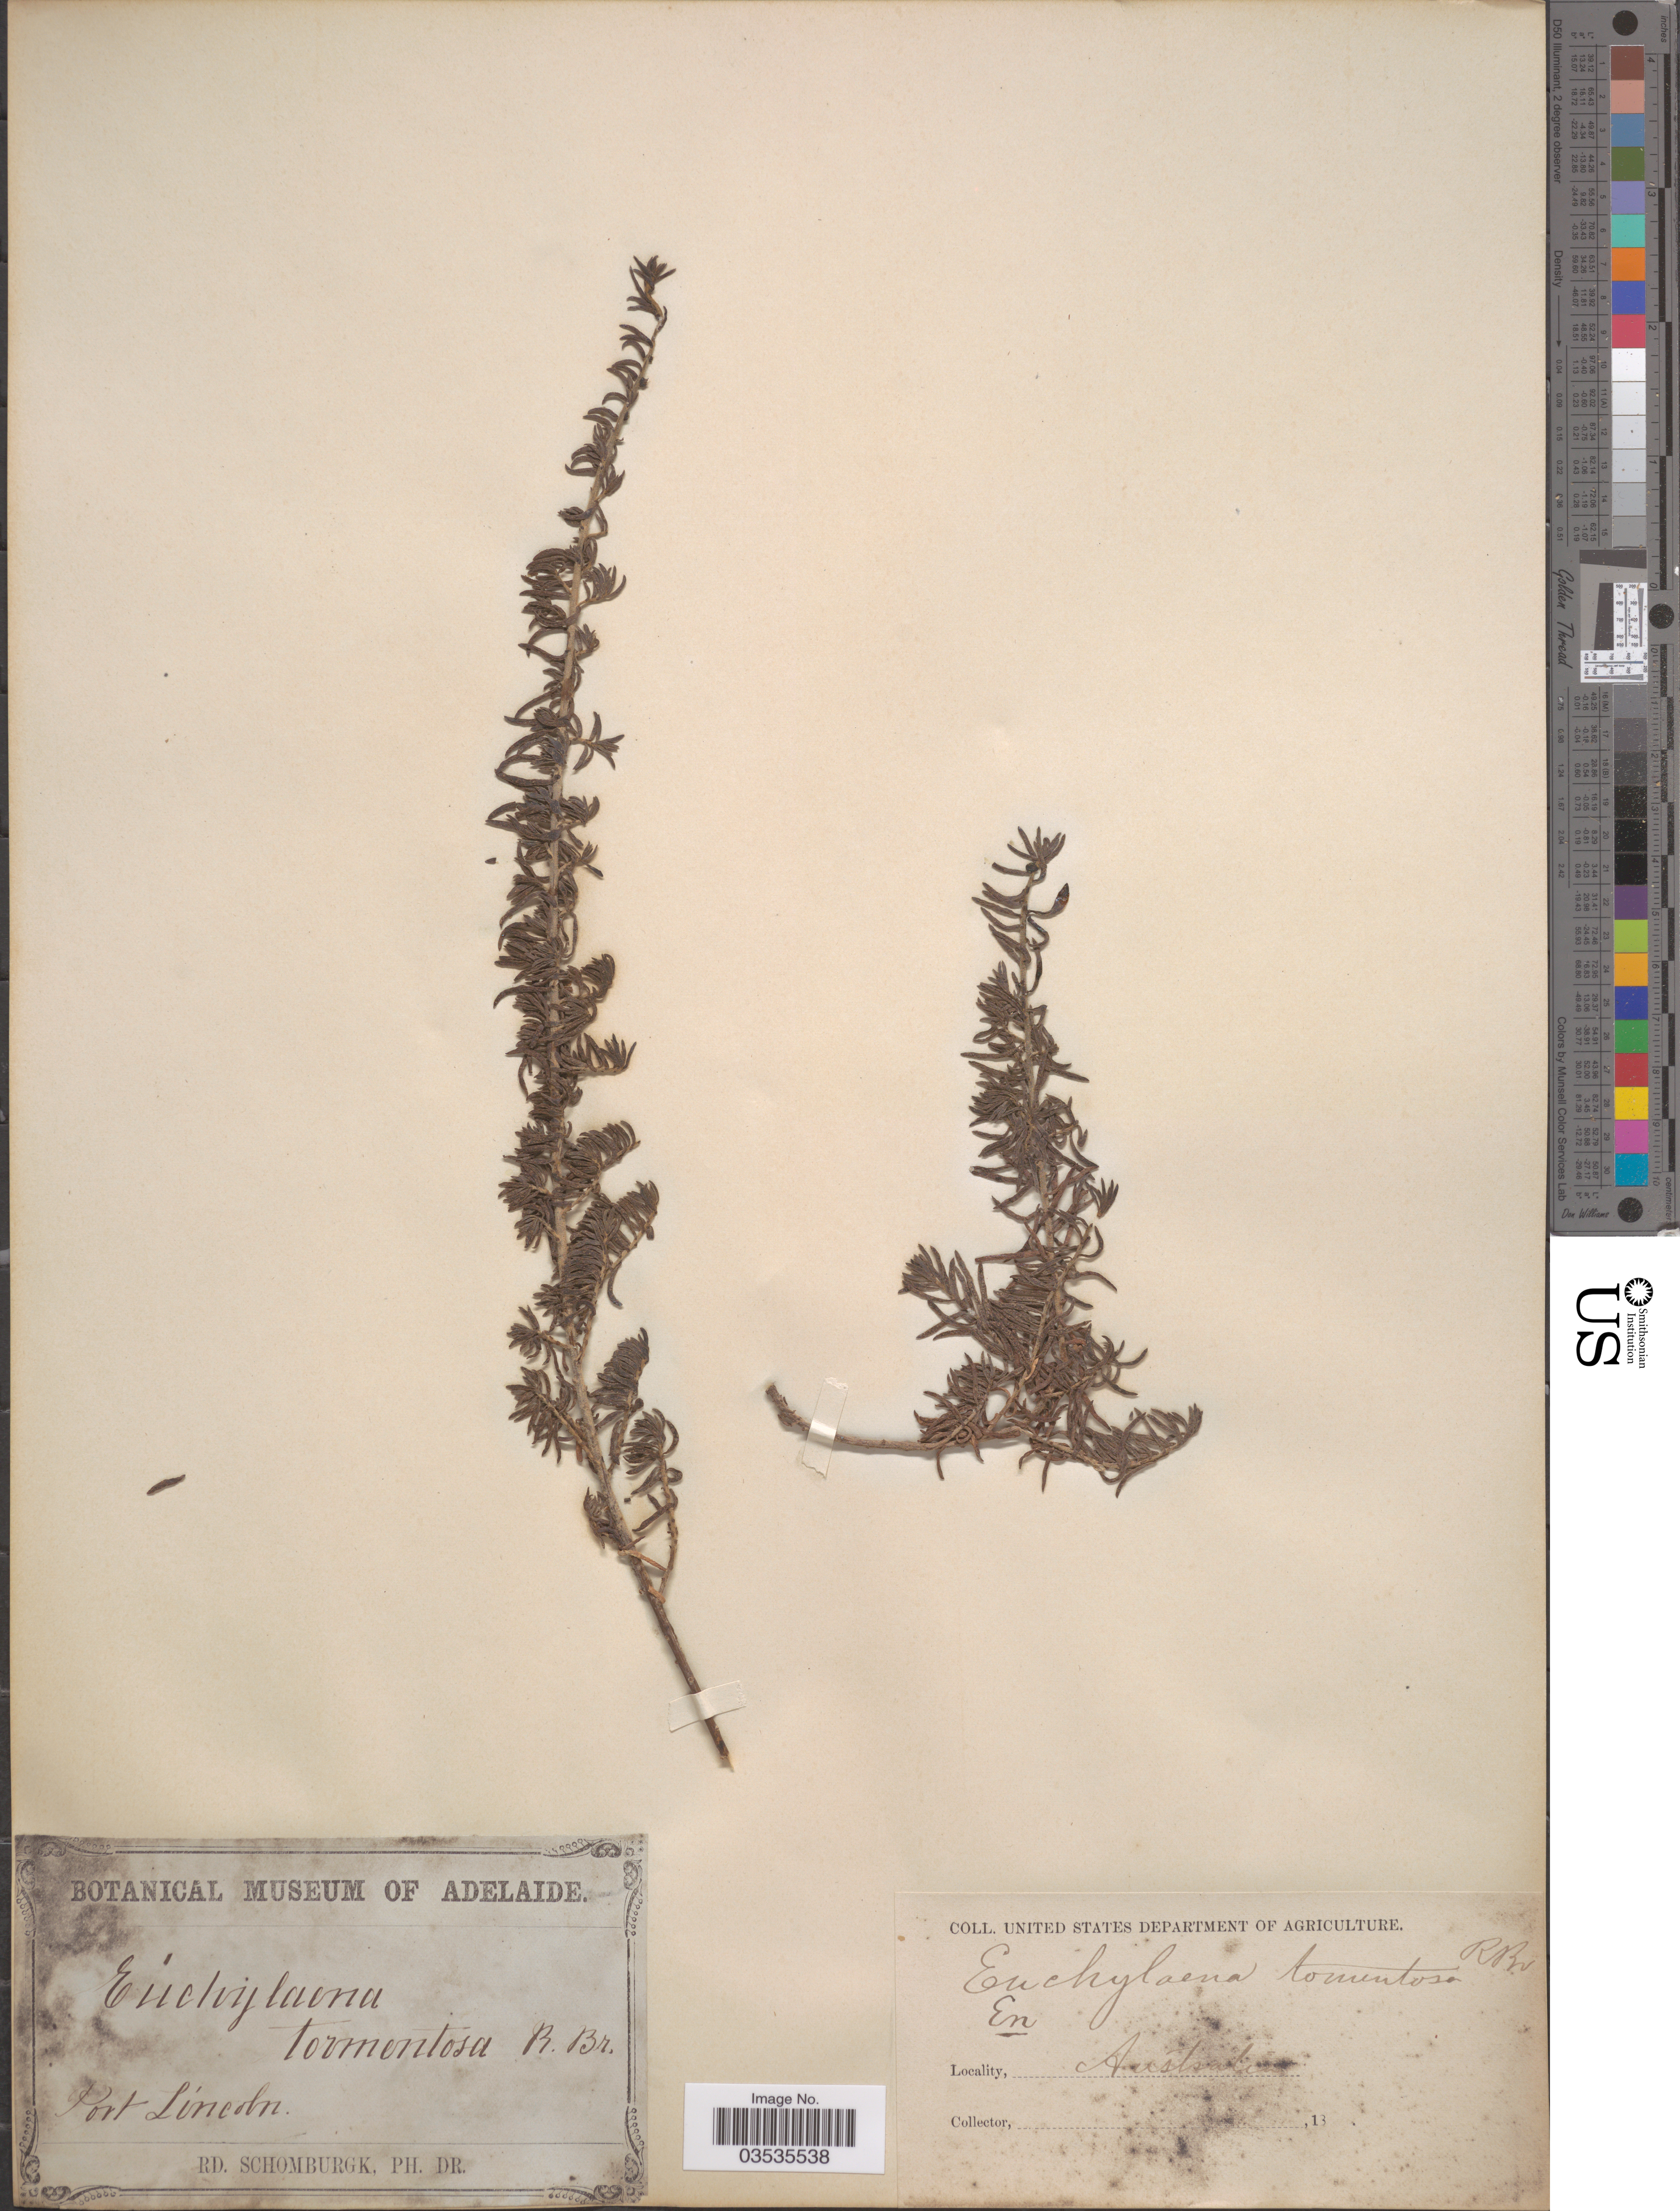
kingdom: Plantae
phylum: Tracheophyta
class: Magnoliopsida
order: Caryophyllales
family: Amaranthaceae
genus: Enchylaena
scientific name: Enchylaena tomentosa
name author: R. Br.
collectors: M. R. Schomburgk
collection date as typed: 18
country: Australia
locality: Port Lincoln.